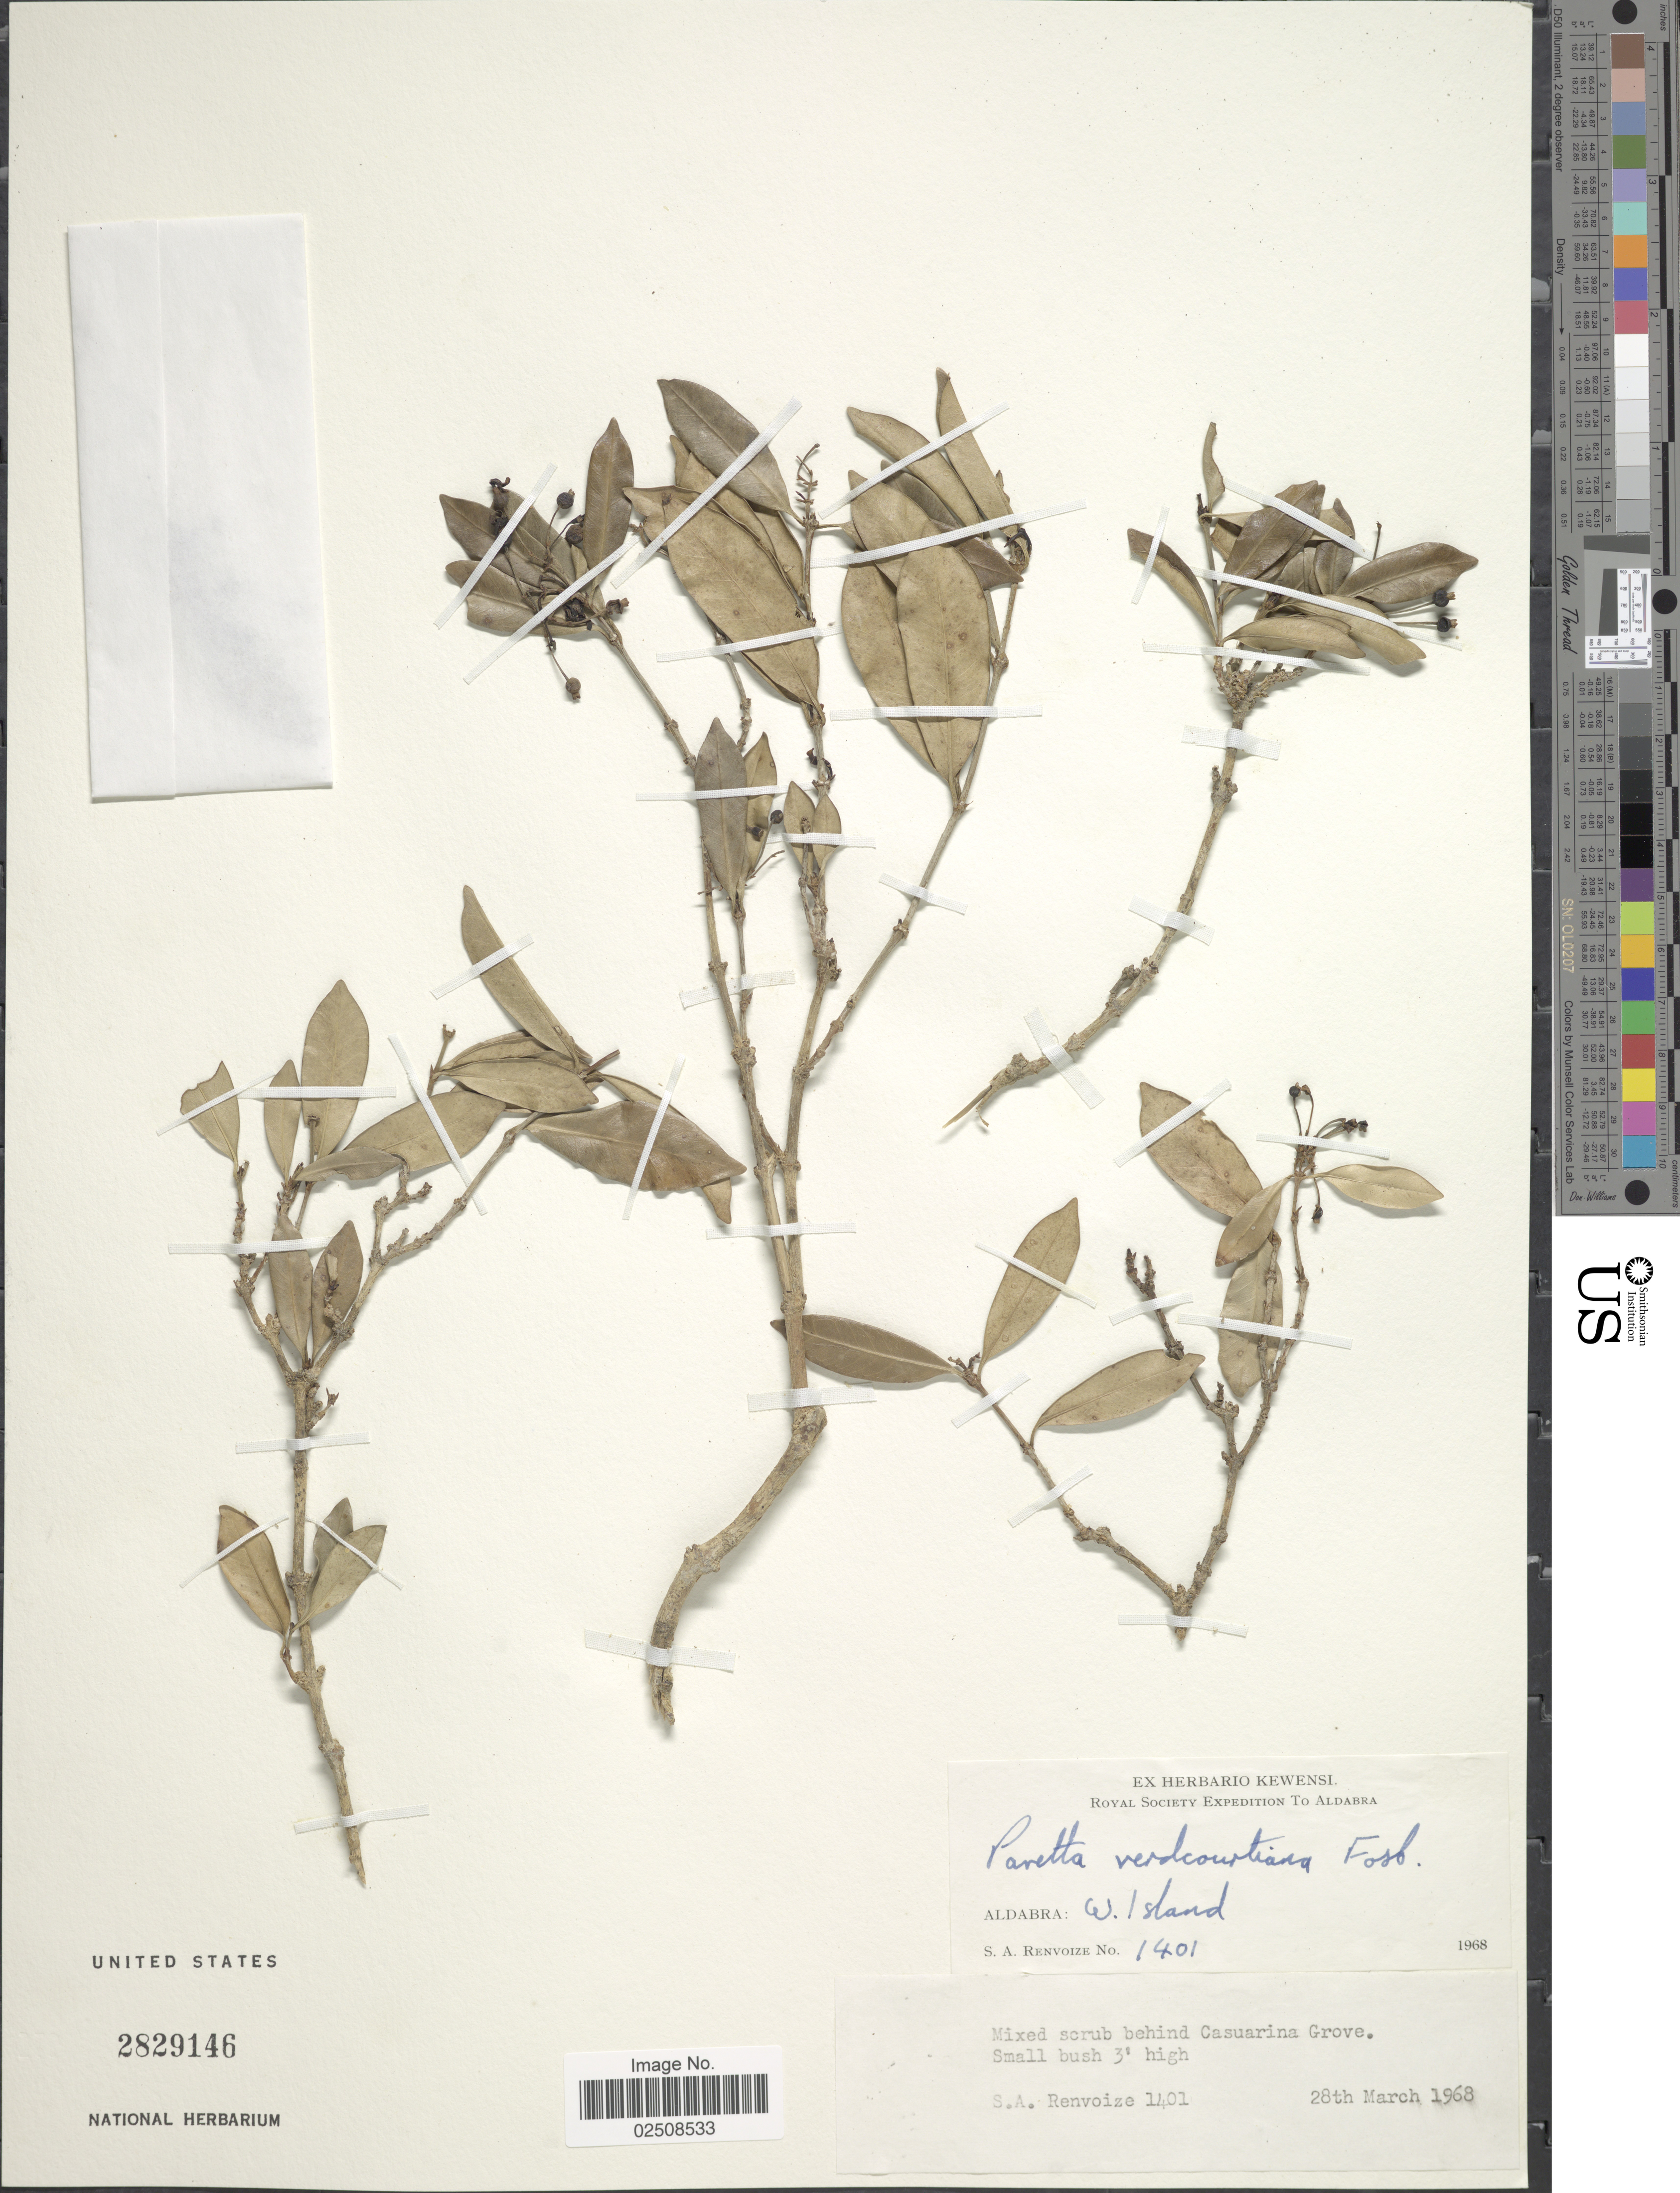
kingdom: Plantae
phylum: Tracheophyta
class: Magnoliopsida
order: Gentianales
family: Rubiaceae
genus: Tarenna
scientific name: Tarenna madagascariensis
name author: (Ten.) I.M. Turner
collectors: S. A. Renvoize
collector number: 1401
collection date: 1968-03-28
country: Seychelles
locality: Aldabra: W. Island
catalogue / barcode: US 2829146